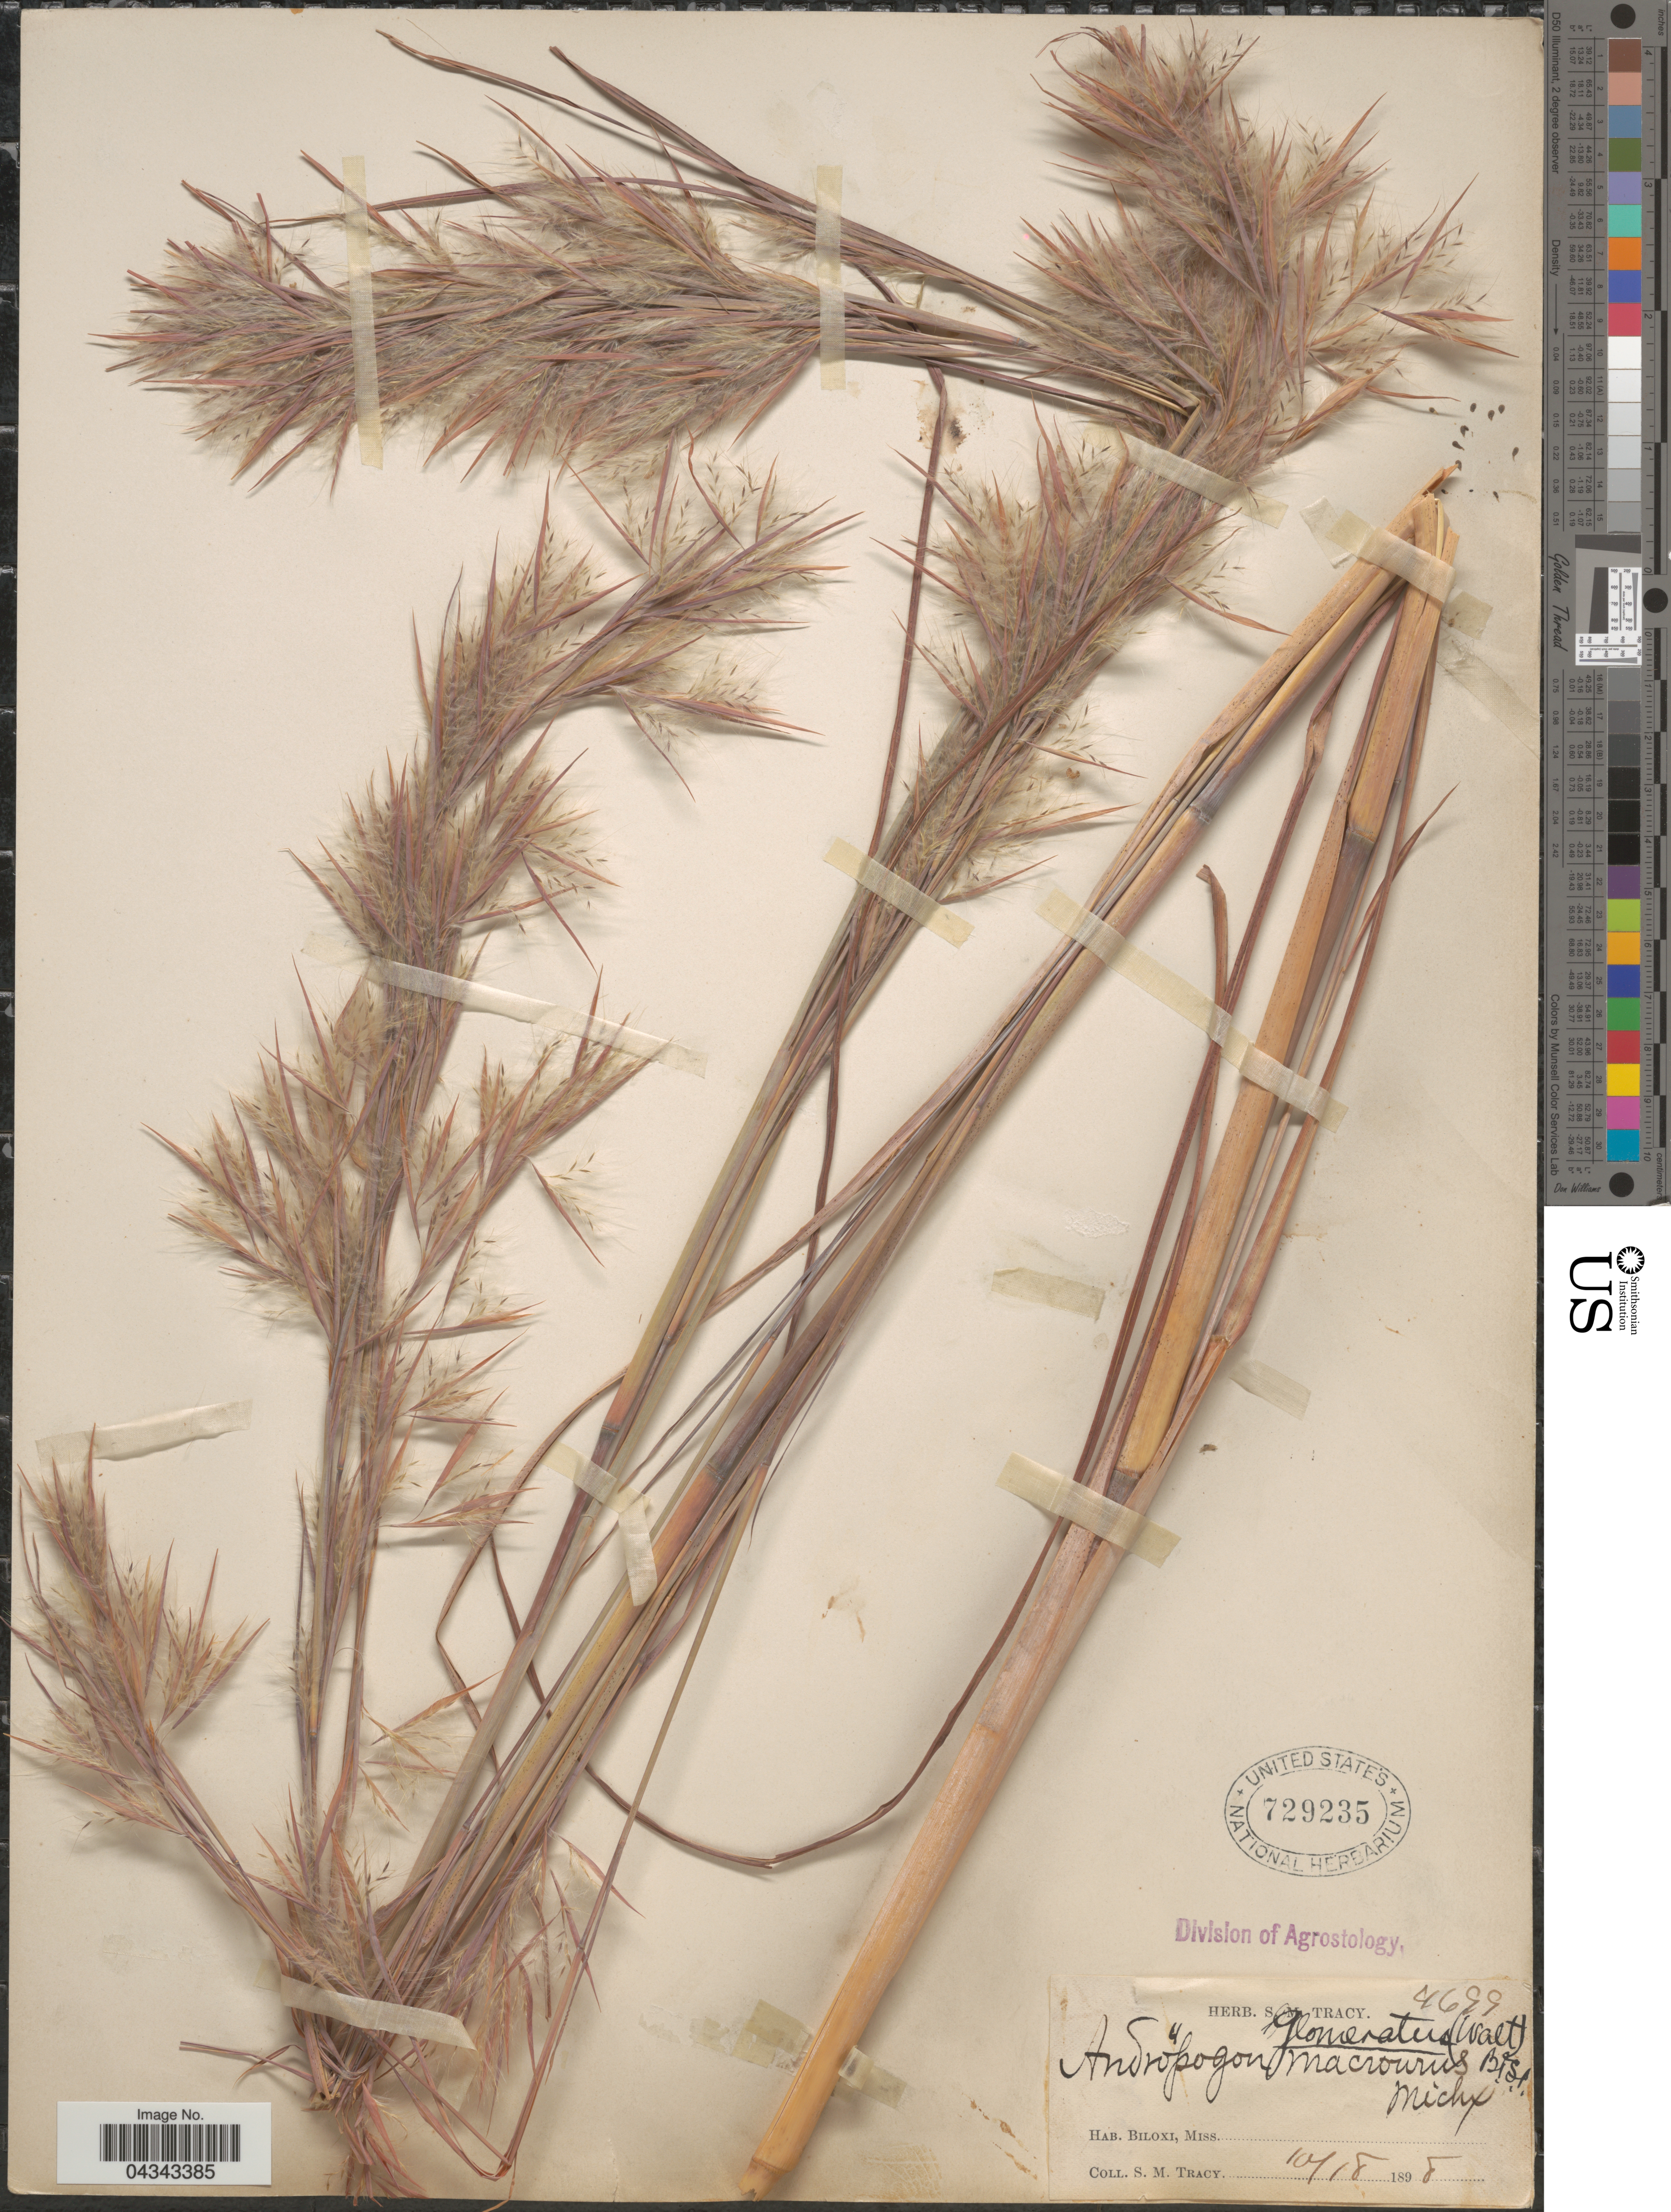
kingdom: Plantae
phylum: Tracheophyta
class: Liliopsida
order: Poales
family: Poaceae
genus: Andropogon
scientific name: Andropogon glomeratus var. glaucopsis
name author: C. Mohr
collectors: S. M. Tracy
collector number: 4699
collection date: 1898-10-18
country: United States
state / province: Mississippi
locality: Bloxi.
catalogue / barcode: US 729235